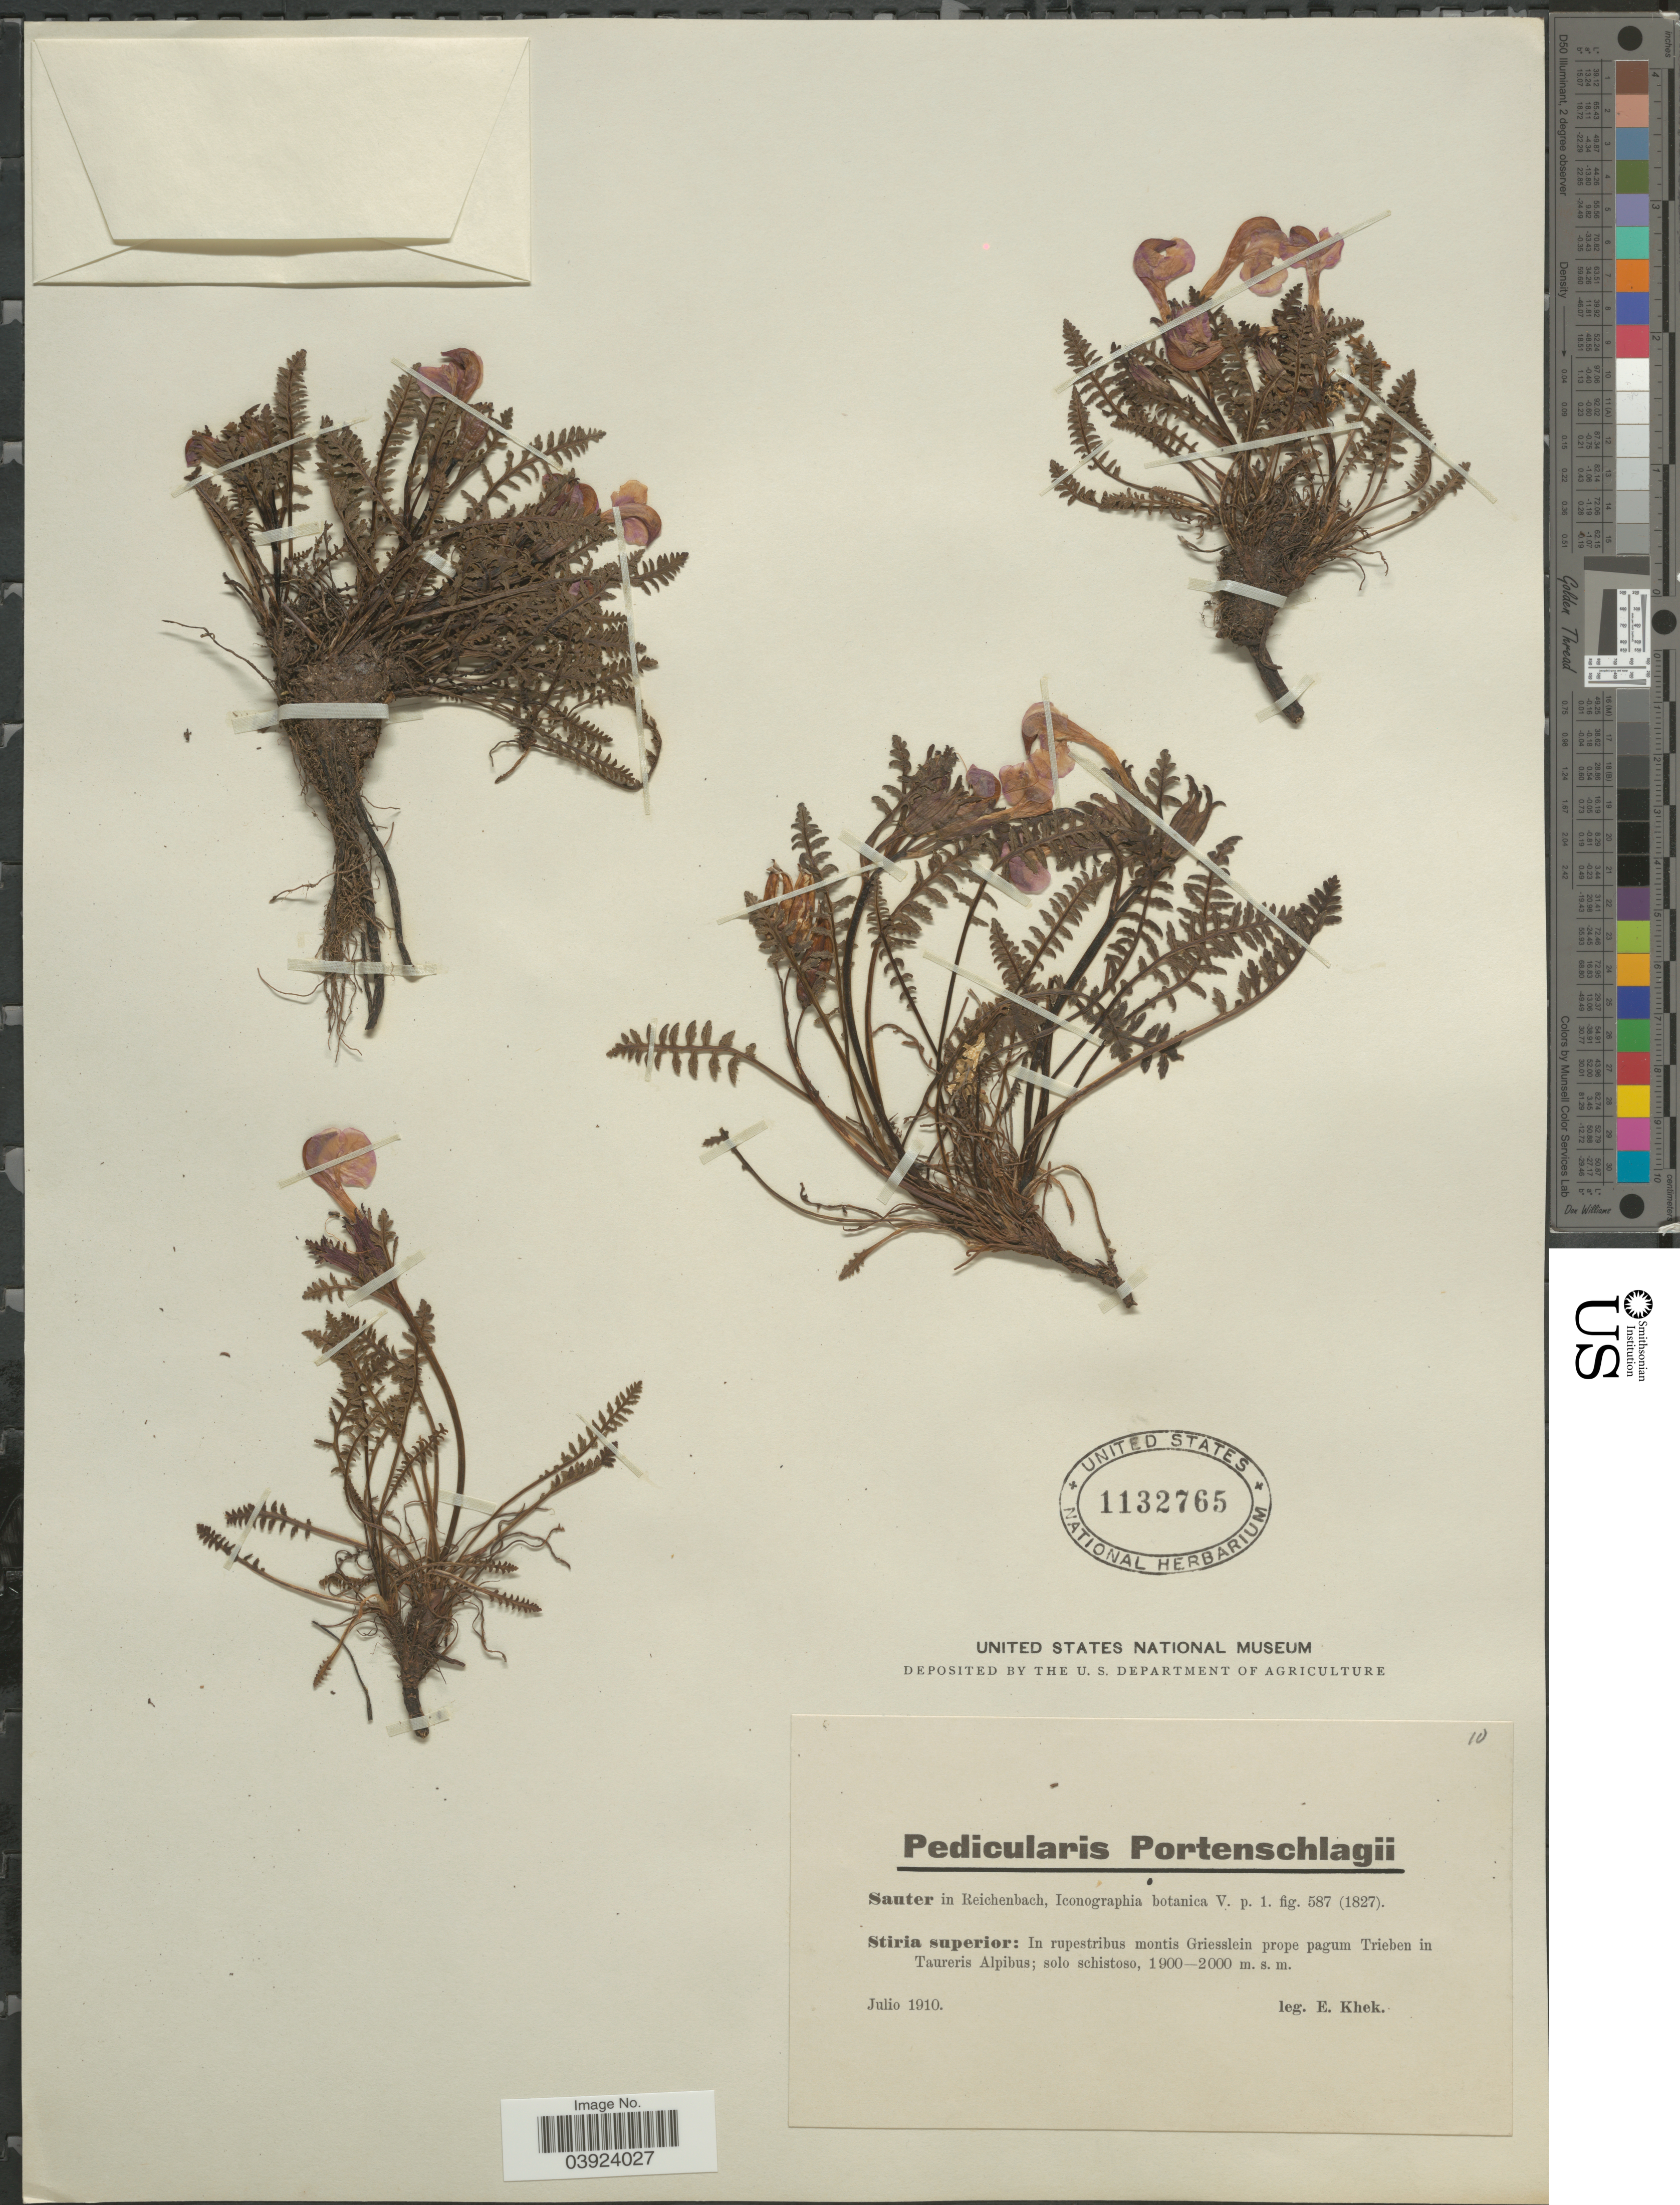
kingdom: Plantae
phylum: Tracheophyta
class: Magnoliopsida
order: Lamiales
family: Orobanchaceae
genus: Pedicularis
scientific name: Pedicularis portenschlagii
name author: Saut. ex Rchb.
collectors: E. J. Khek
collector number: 10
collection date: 1910-07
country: Austria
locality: Stiria superior: In rupestribus montis Griesslein prope pagum Triben in Taureris Alpibus.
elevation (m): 1900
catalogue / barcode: US 1132765